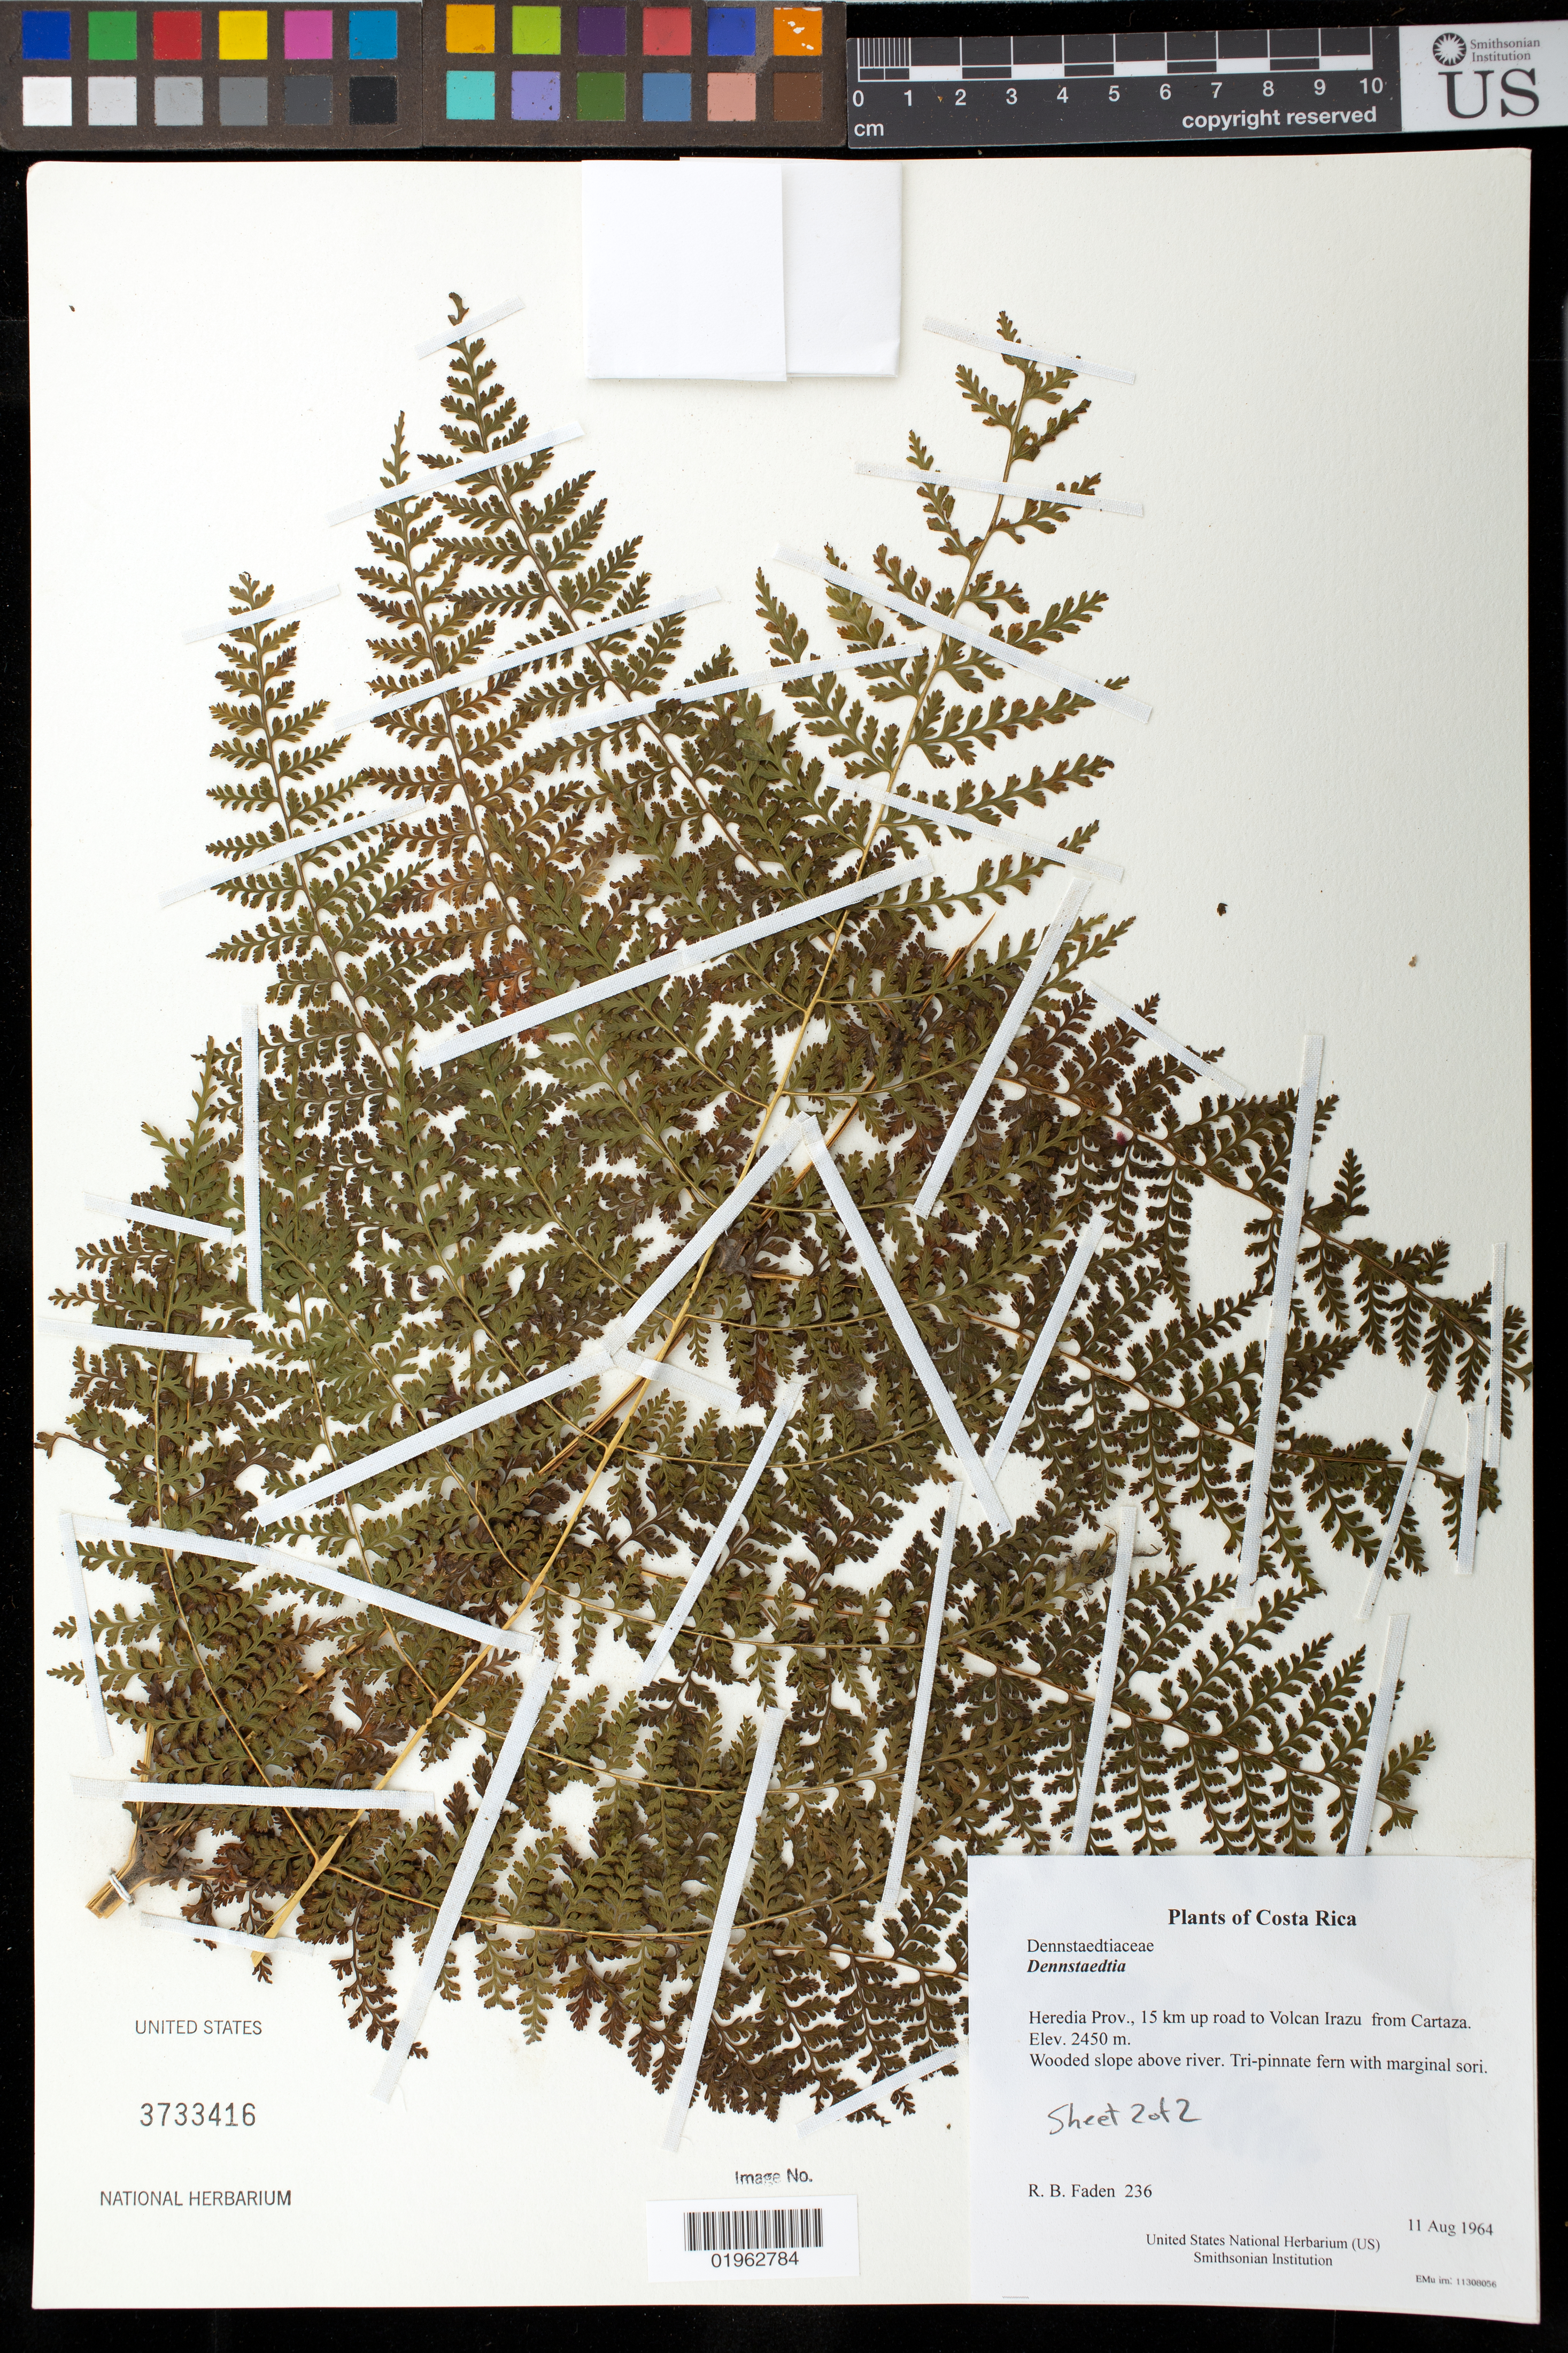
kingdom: Plantae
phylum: Tracheophyta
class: Polypodiopsida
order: Polypodiales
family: Dennstaedtiaceae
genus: Dennstaedtia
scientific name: Dennstaedtia sp.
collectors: R. B. Faden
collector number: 236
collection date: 1964-08-11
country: Costa Rica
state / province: Heredia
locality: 15 km up road to Volcan Irazu from Cartaza.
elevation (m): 2450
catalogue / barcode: US 3733416